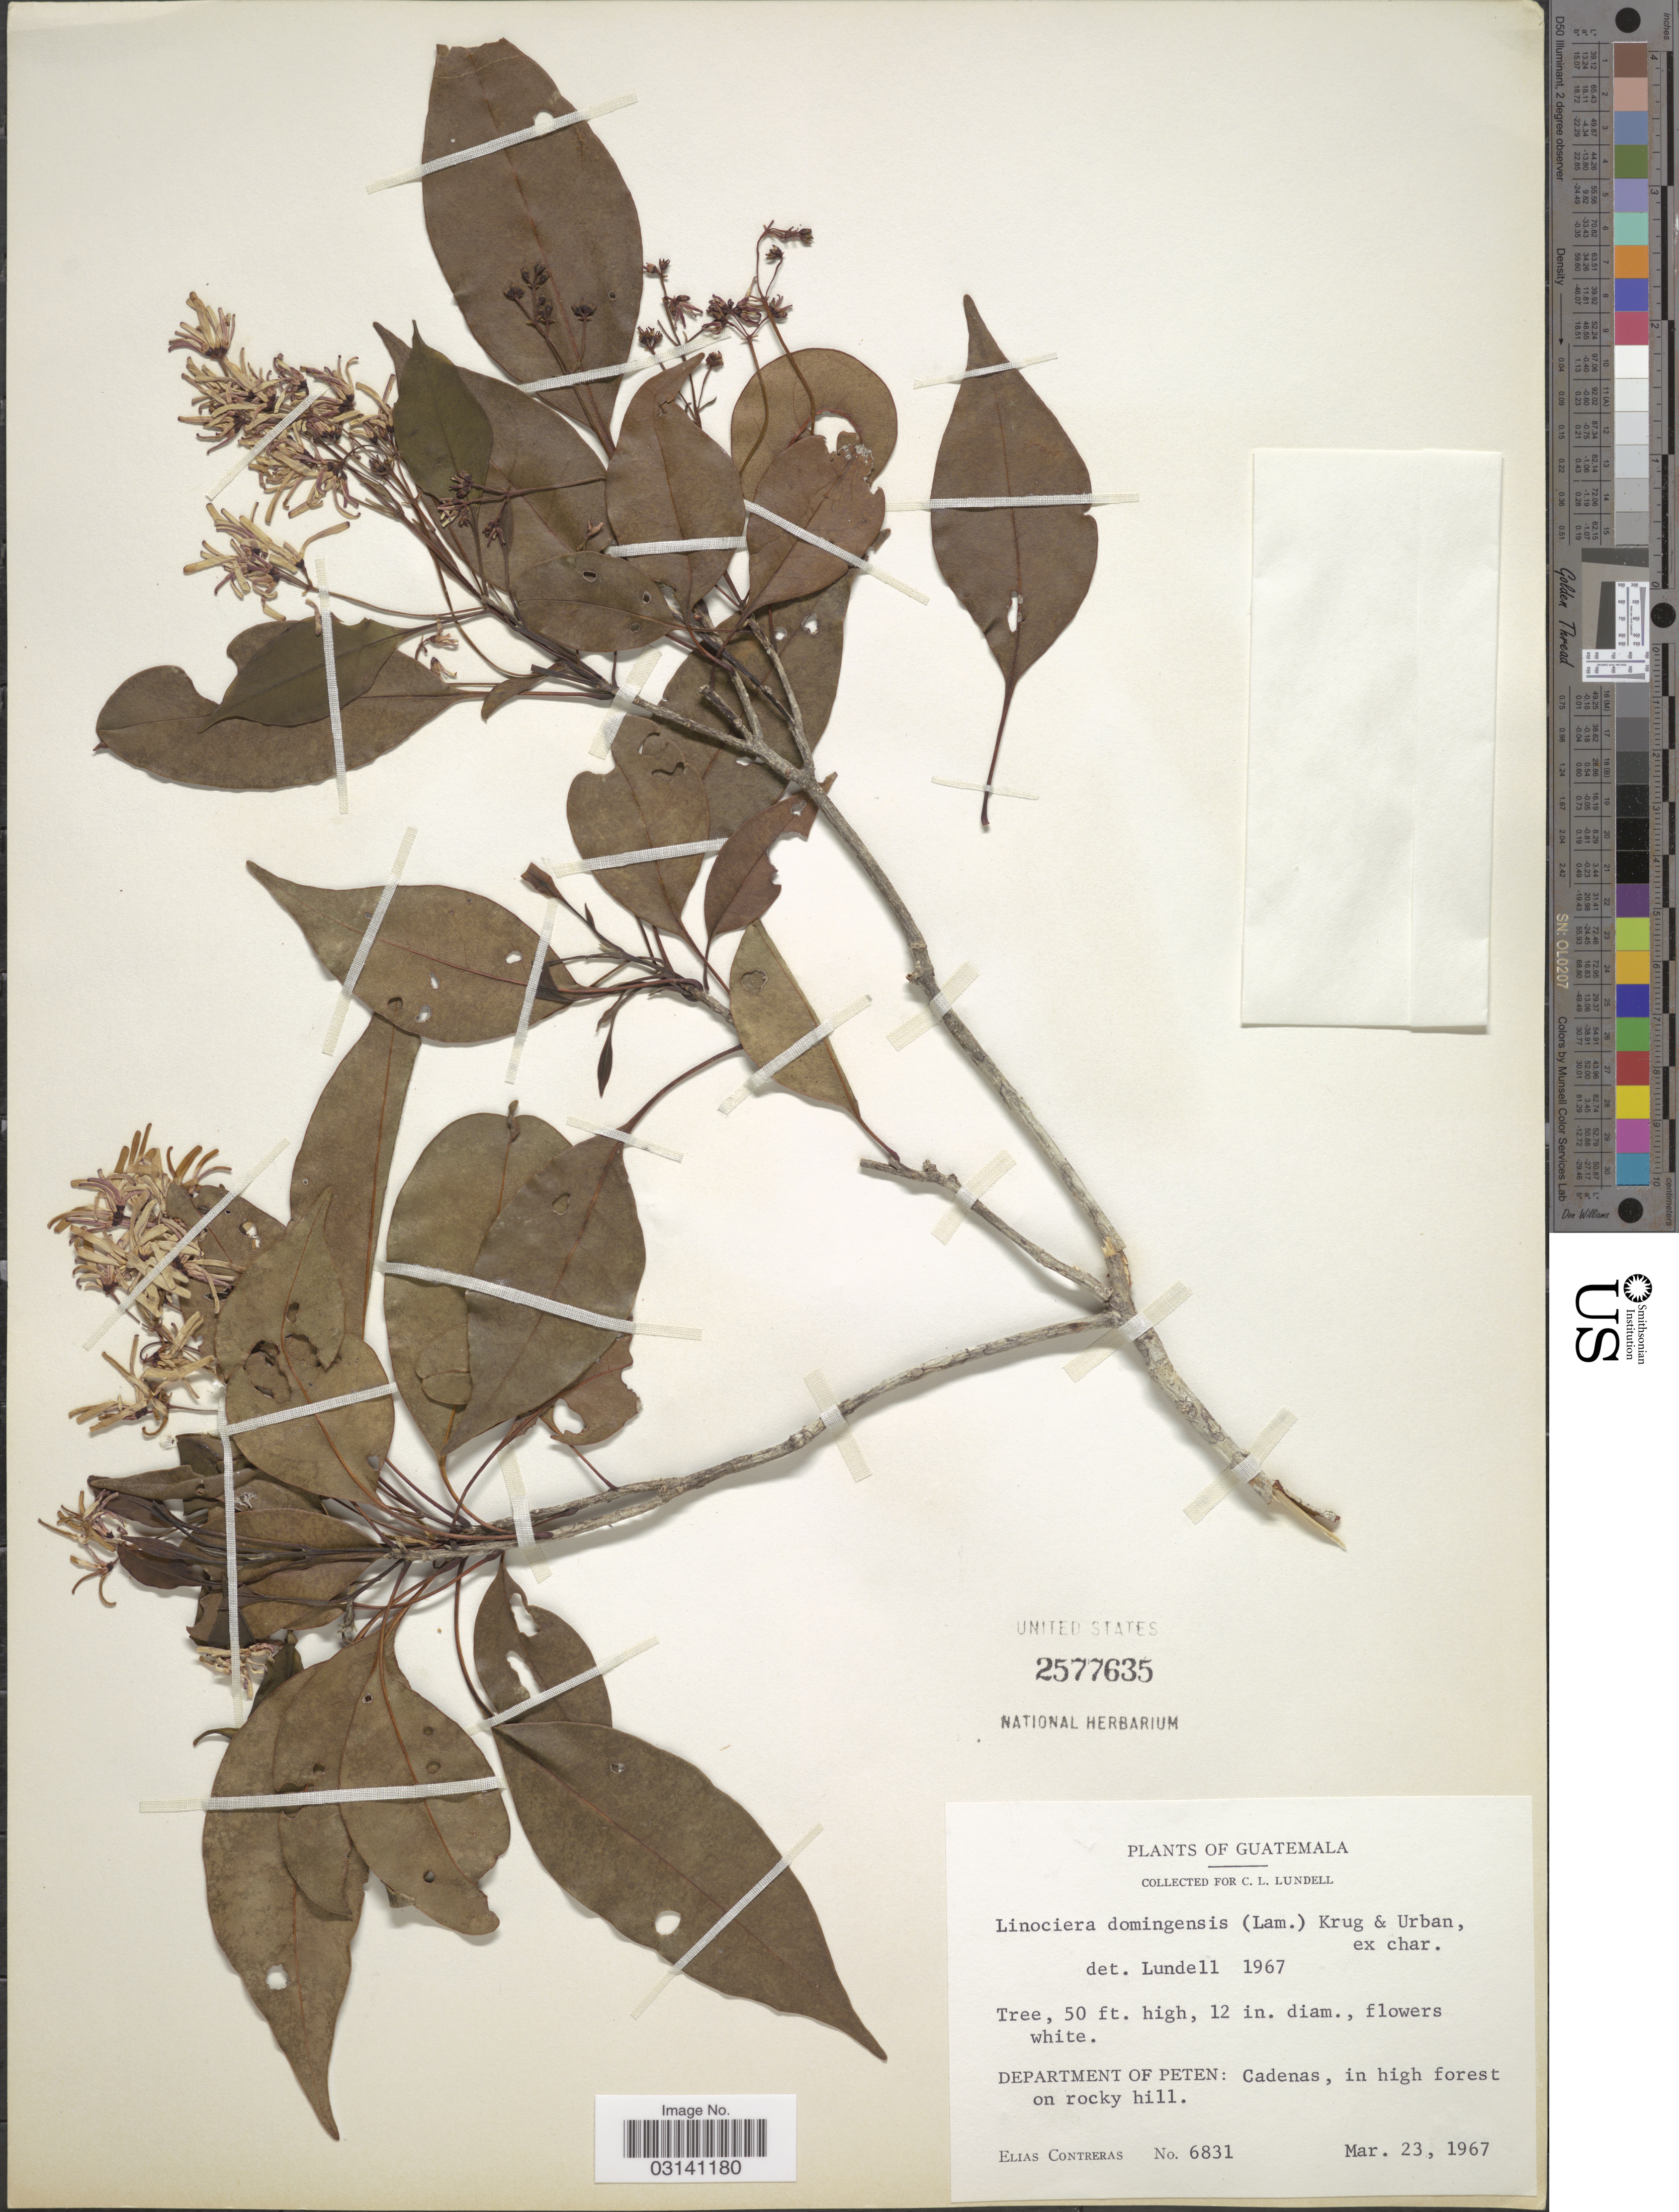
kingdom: Plantae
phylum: Tracheophyta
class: Magnoliopsida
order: Lamiales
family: Oleaceae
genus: Chionanthus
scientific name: Chionanthus domingensis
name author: Lam.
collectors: E. Contreras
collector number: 6831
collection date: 1967-03-23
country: Guatemala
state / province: El Petén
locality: Department of Peten: Cadenas.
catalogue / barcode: US 2577635